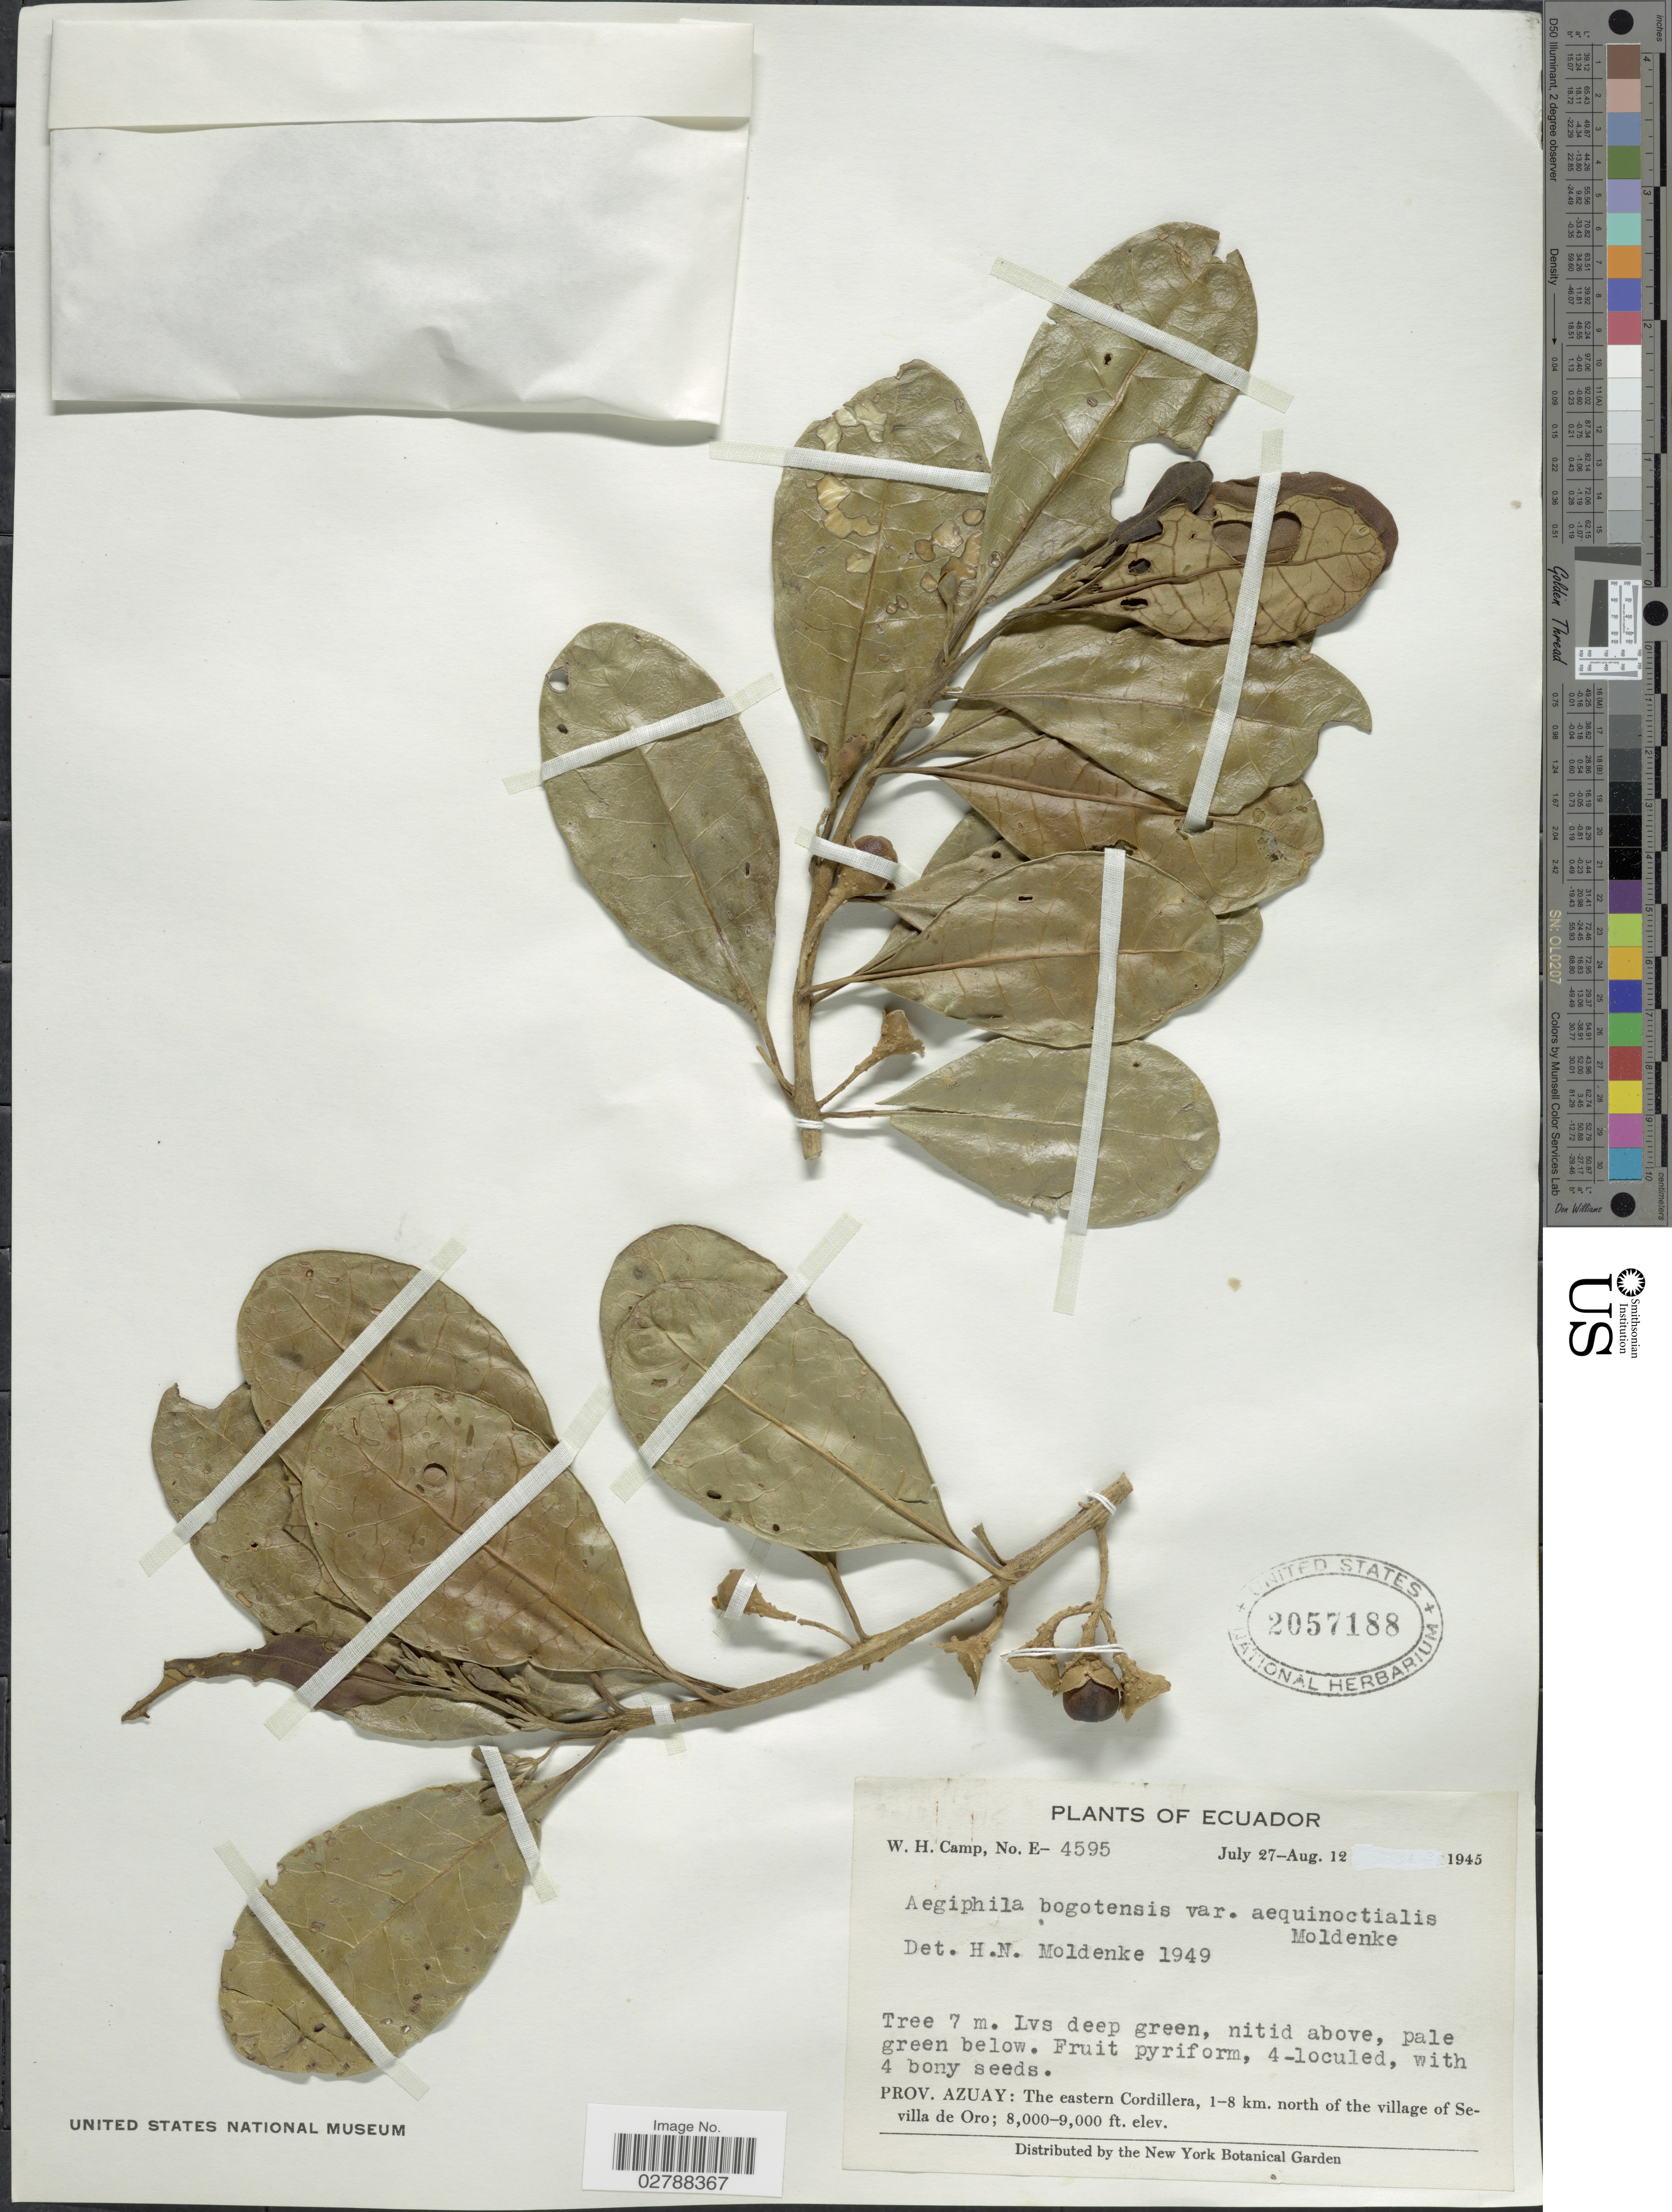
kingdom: Plantae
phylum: Tracheophyta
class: Magnoliopsida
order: Lamiales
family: Lamiaceae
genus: Aegiphila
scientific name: Aegiphila bogotensis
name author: (Spreng.) Moldenke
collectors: W. H. Camp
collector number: E-4595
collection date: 1945-07-27/1945-08-12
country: Ecuador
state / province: Azuay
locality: The eastern Cordillera, 1-8 km. north of the village of Sevilla de Oro.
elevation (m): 2438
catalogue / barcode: US 2057188